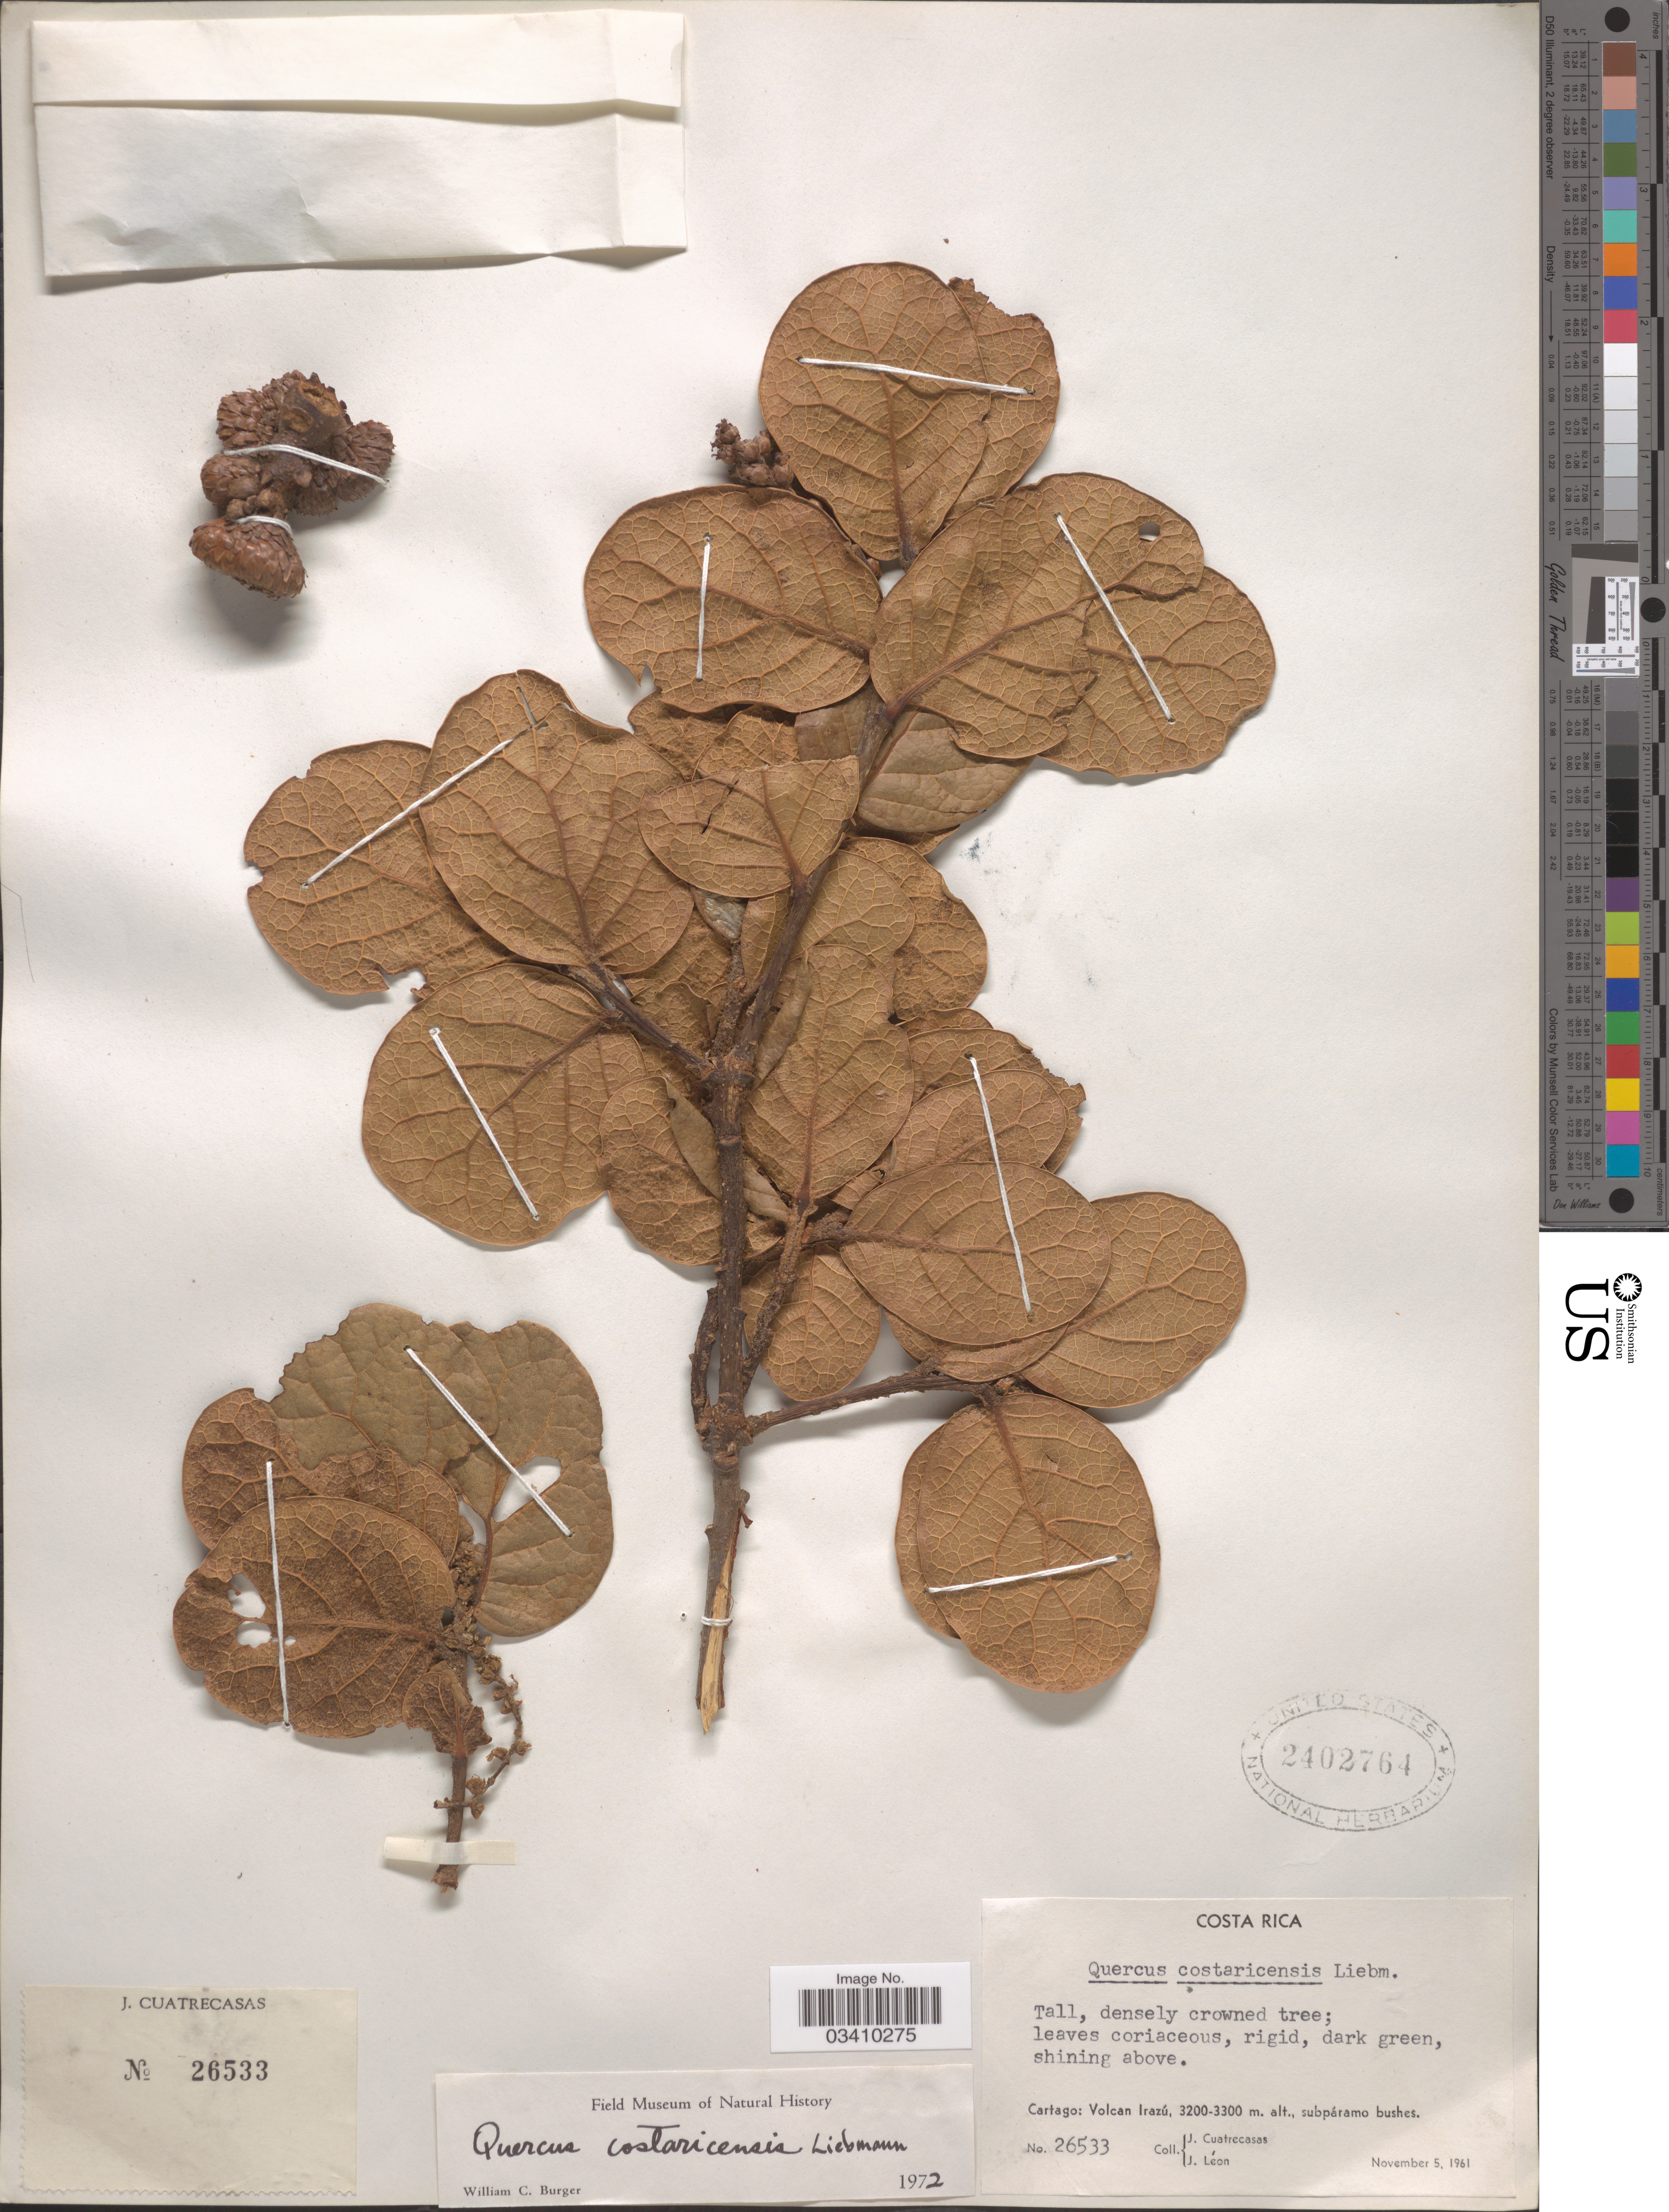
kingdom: Plantae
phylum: Tracheophyta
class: Magnoliopsida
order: Fagales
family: Fagaceae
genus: Quercus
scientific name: Quercus costaricensis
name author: Liebm.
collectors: J. Cuatrecasas & J. León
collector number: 26533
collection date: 1961-11-05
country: Costa Rica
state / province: Cartago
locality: Volcan Irazú.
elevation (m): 3200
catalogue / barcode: US 2402764